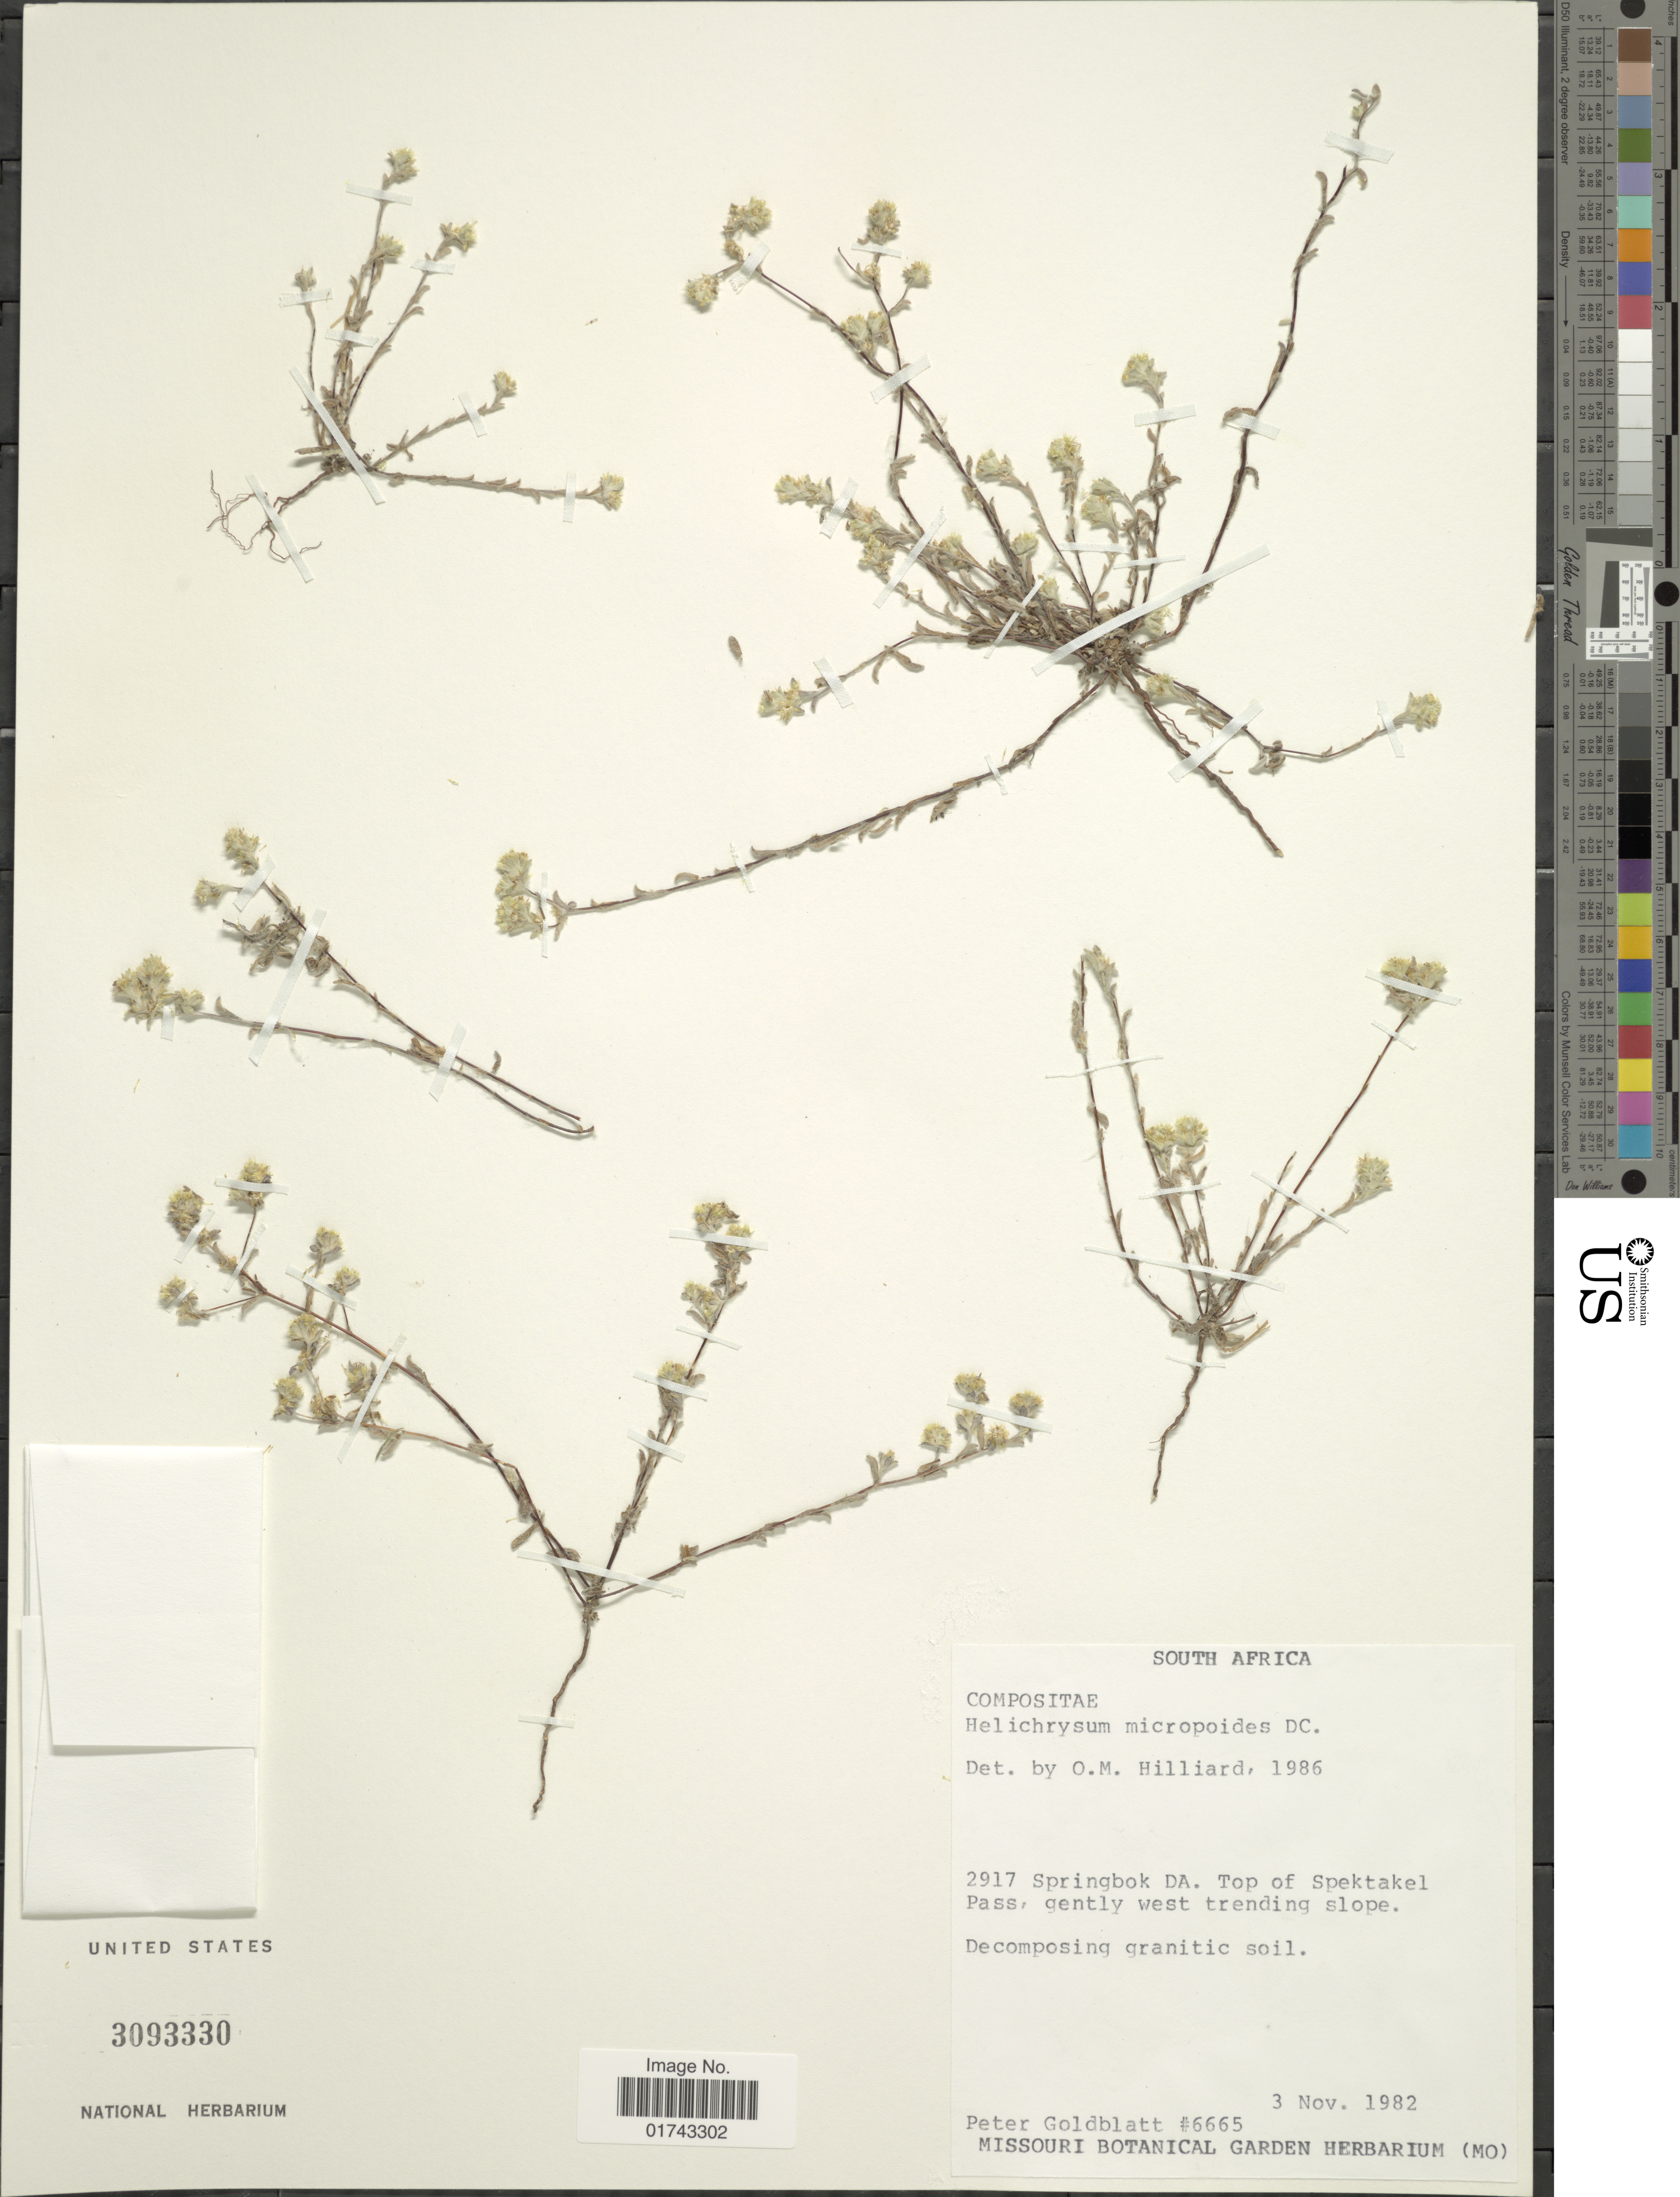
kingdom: Plantae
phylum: Tracheophyta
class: Magnoliopsida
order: Asterales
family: Asteraceae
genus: Helichrysum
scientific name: Helichrysum micropoides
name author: DC.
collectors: P. Goldblatt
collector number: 6665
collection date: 1982-11-03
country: South Africa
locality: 2917 Springbok DA, Top of Spektakel Pass, gently west trending slope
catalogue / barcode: US 3093330